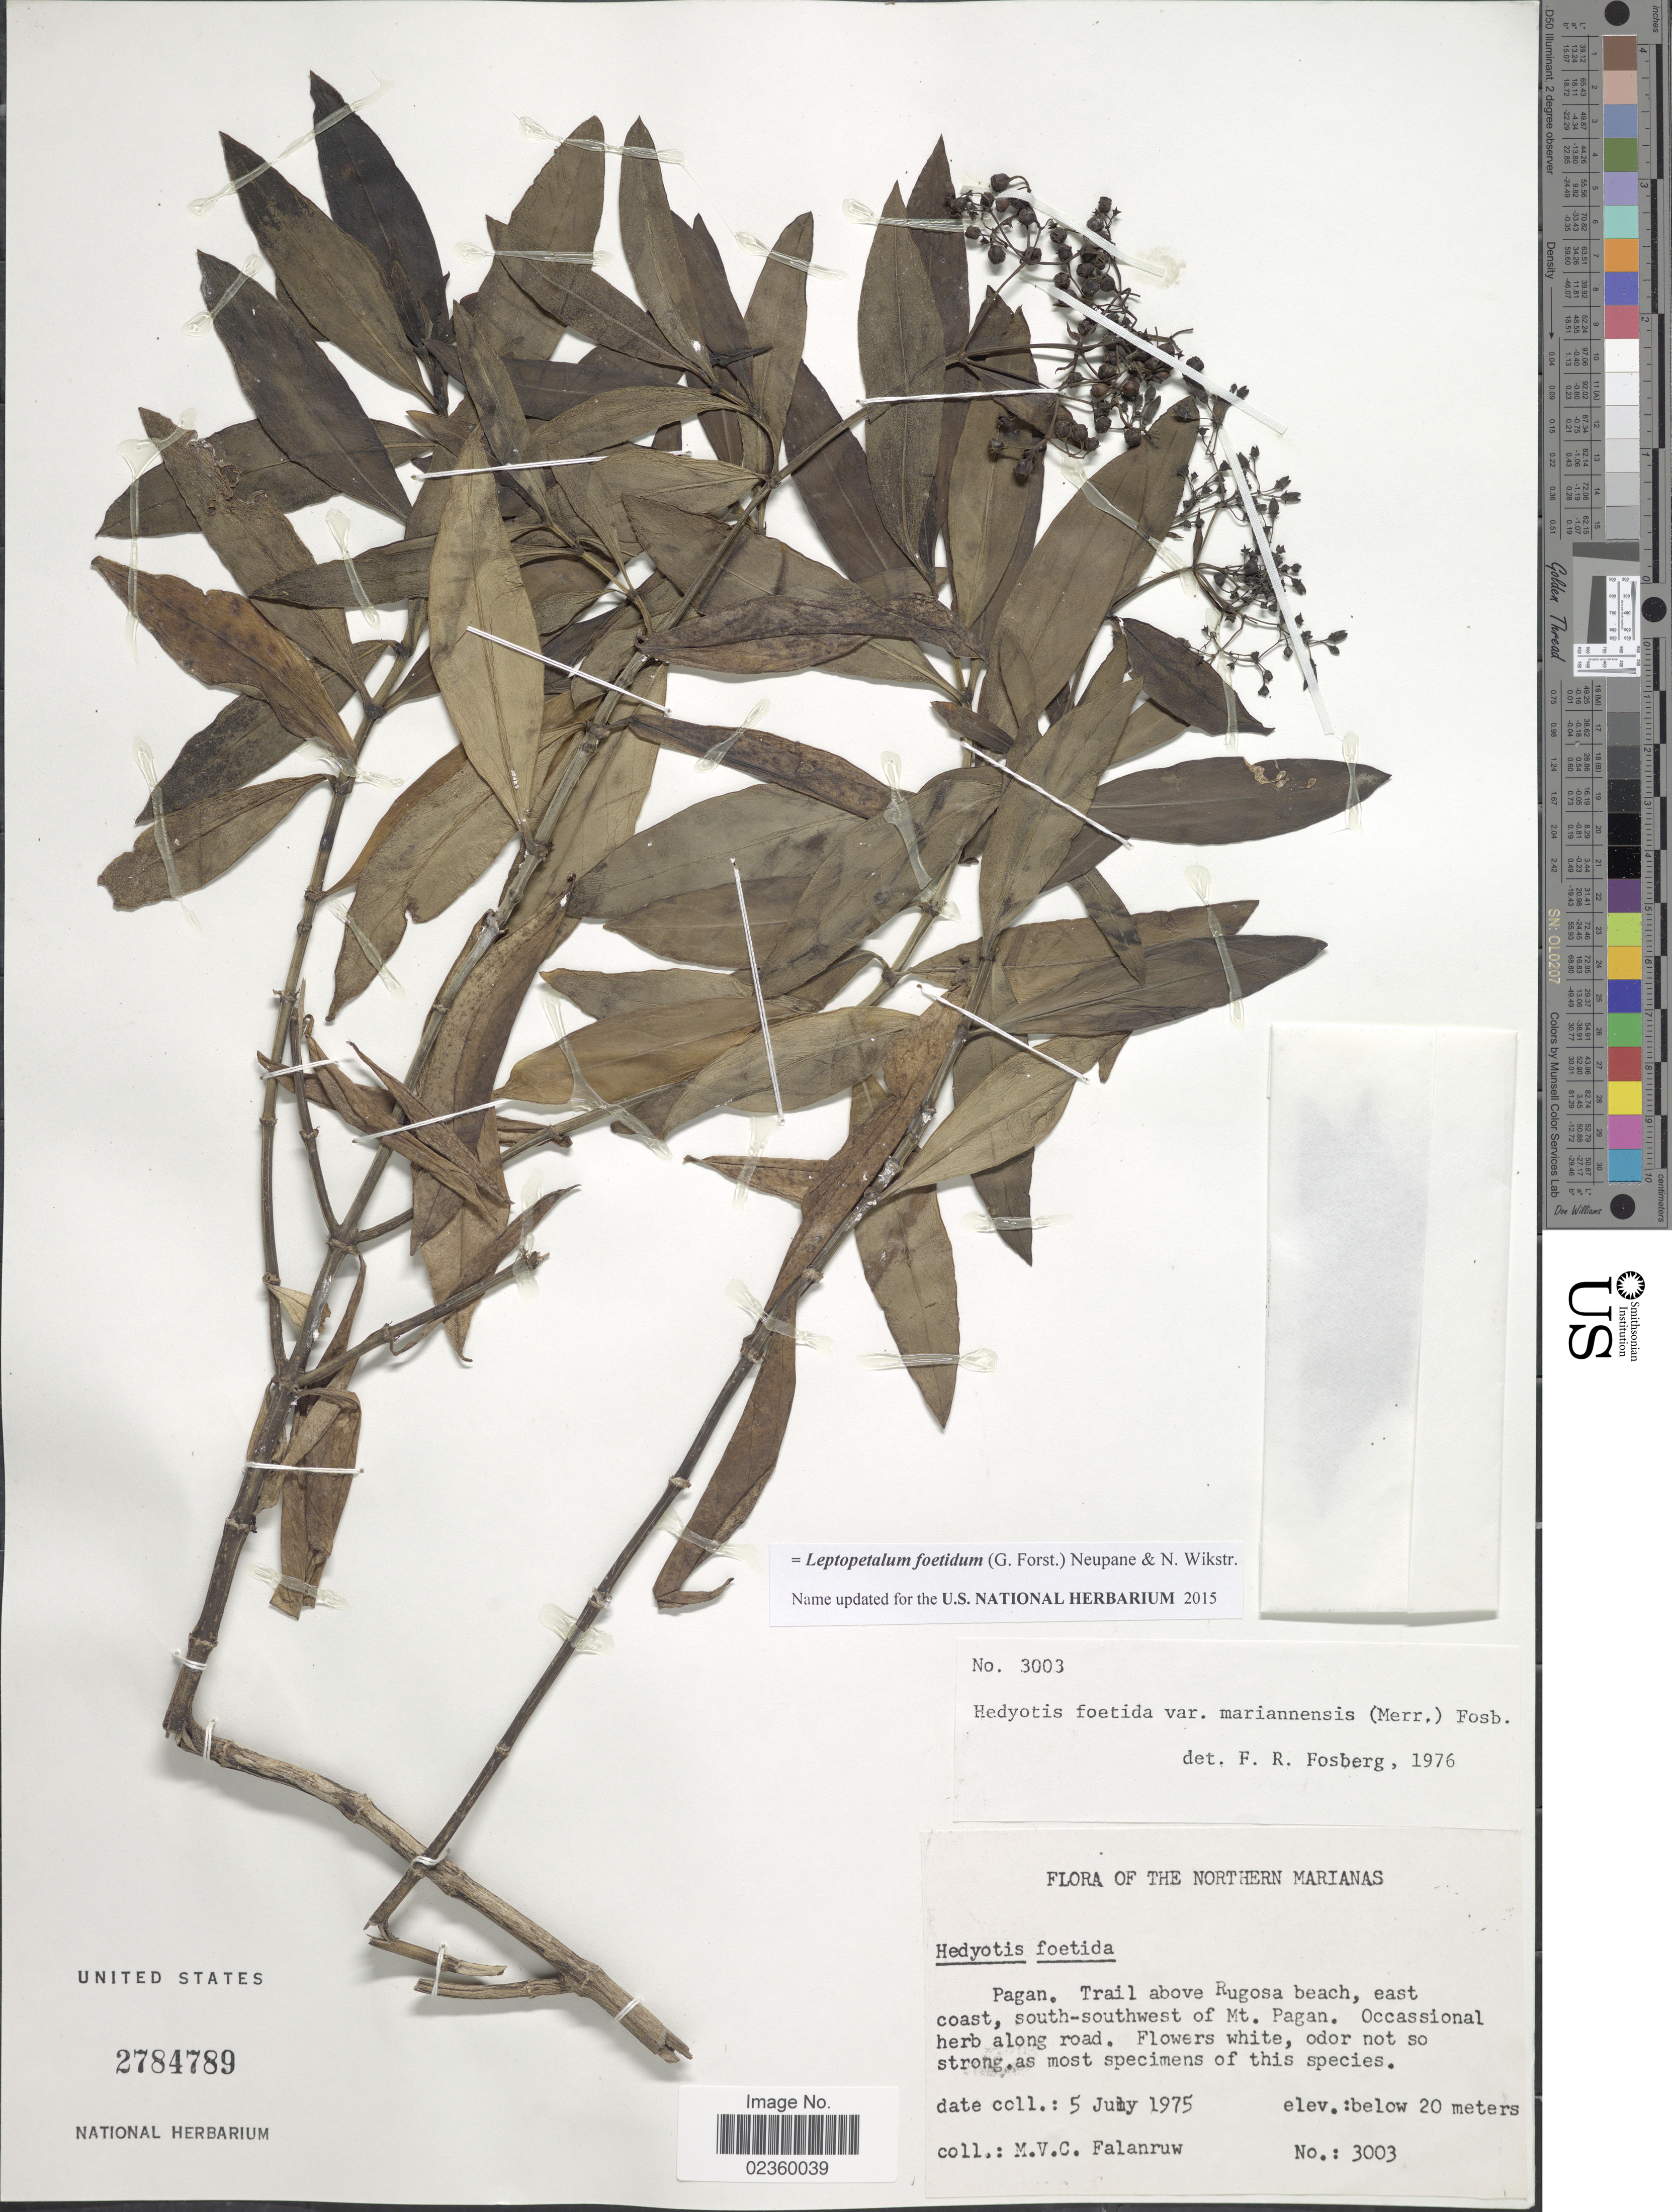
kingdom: Plantae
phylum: Tracheophyta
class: Magnoliopsida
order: Gentianales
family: Rubiaceae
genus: Leptopetalum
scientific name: Leptopetalum foetidum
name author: (G. Forst.) Neupane & N. Wikstr.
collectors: M. V. Falanruw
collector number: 3003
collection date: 1975-07-05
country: Northern Mariana Islands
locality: Pagan. Trail above Rugosa beach, east coast, south-southwest of Mt. Pagan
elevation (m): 20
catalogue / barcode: US 2784789